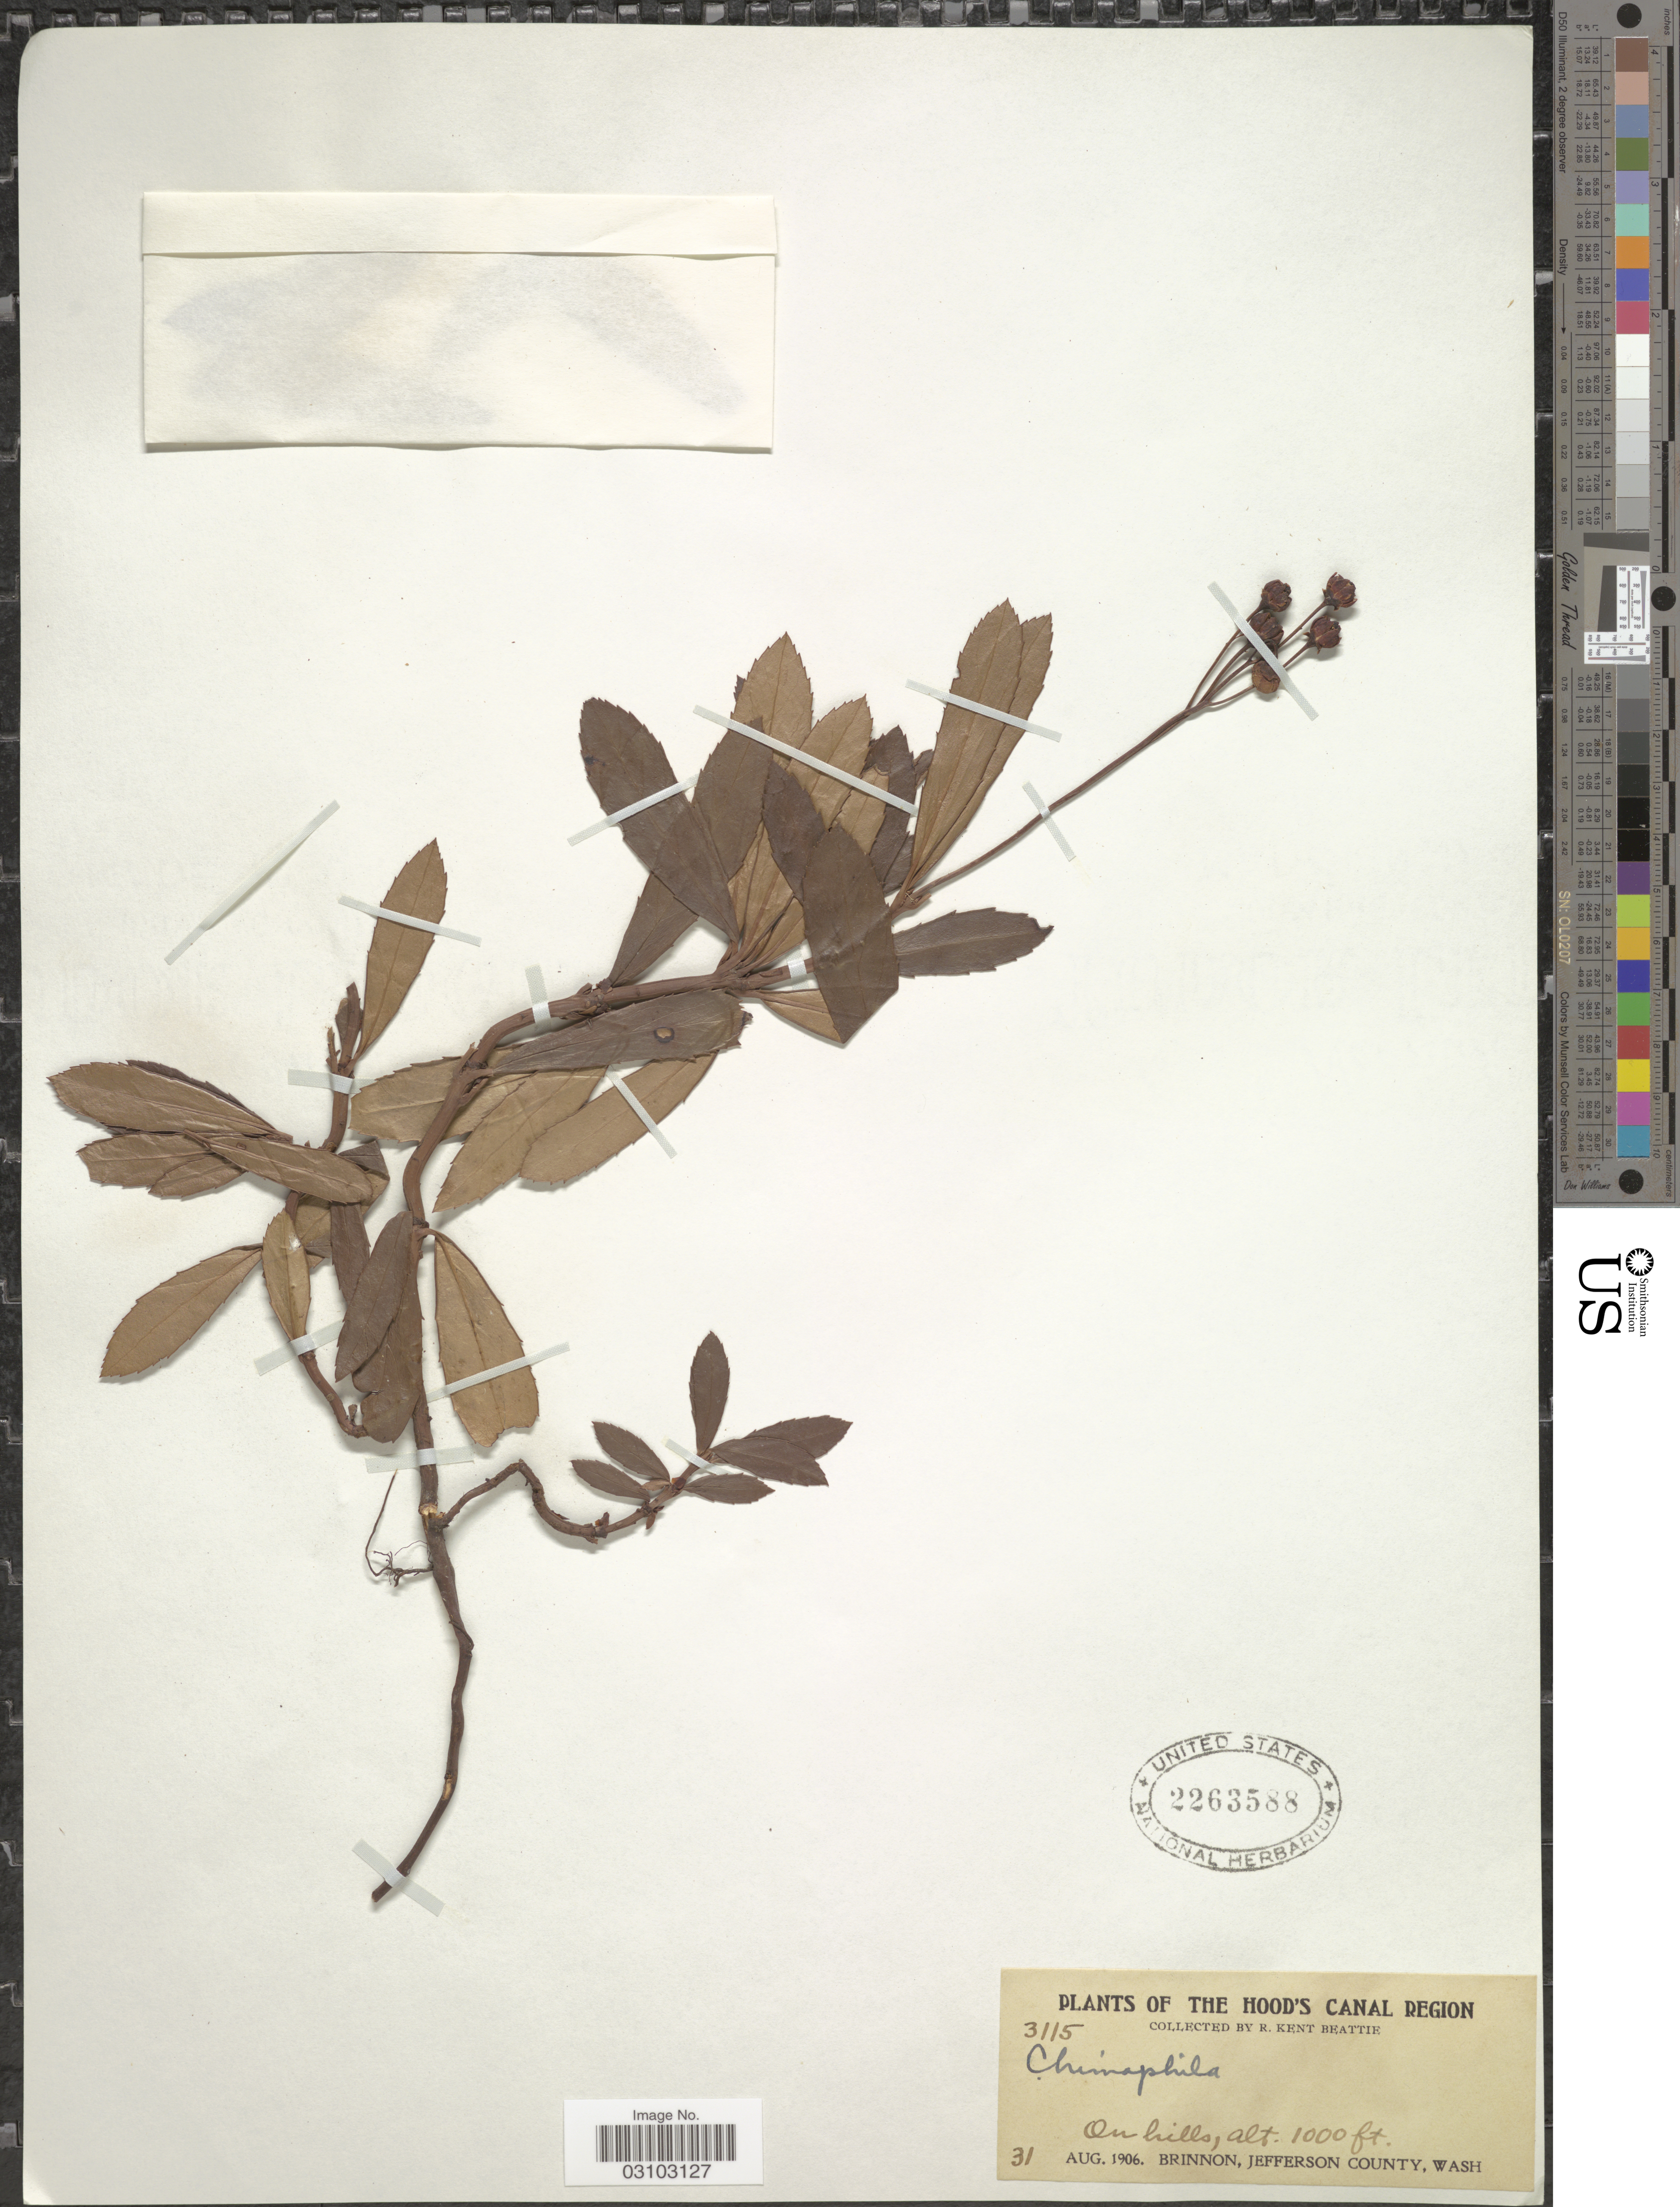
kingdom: Plantae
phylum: Tracheophyta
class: Magnoliopsida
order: Ericales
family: Ericaceae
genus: Chimaphila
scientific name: Chimaphila umbellata var. occidentalis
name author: (Rydb.) S.F. Blake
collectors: R. K. Beattie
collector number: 3115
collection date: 1906-08-31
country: United States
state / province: Washington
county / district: Jefferson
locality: The Hood's Canal Region, Brinnon, Jefferson County.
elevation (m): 305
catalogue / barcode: US 2263588